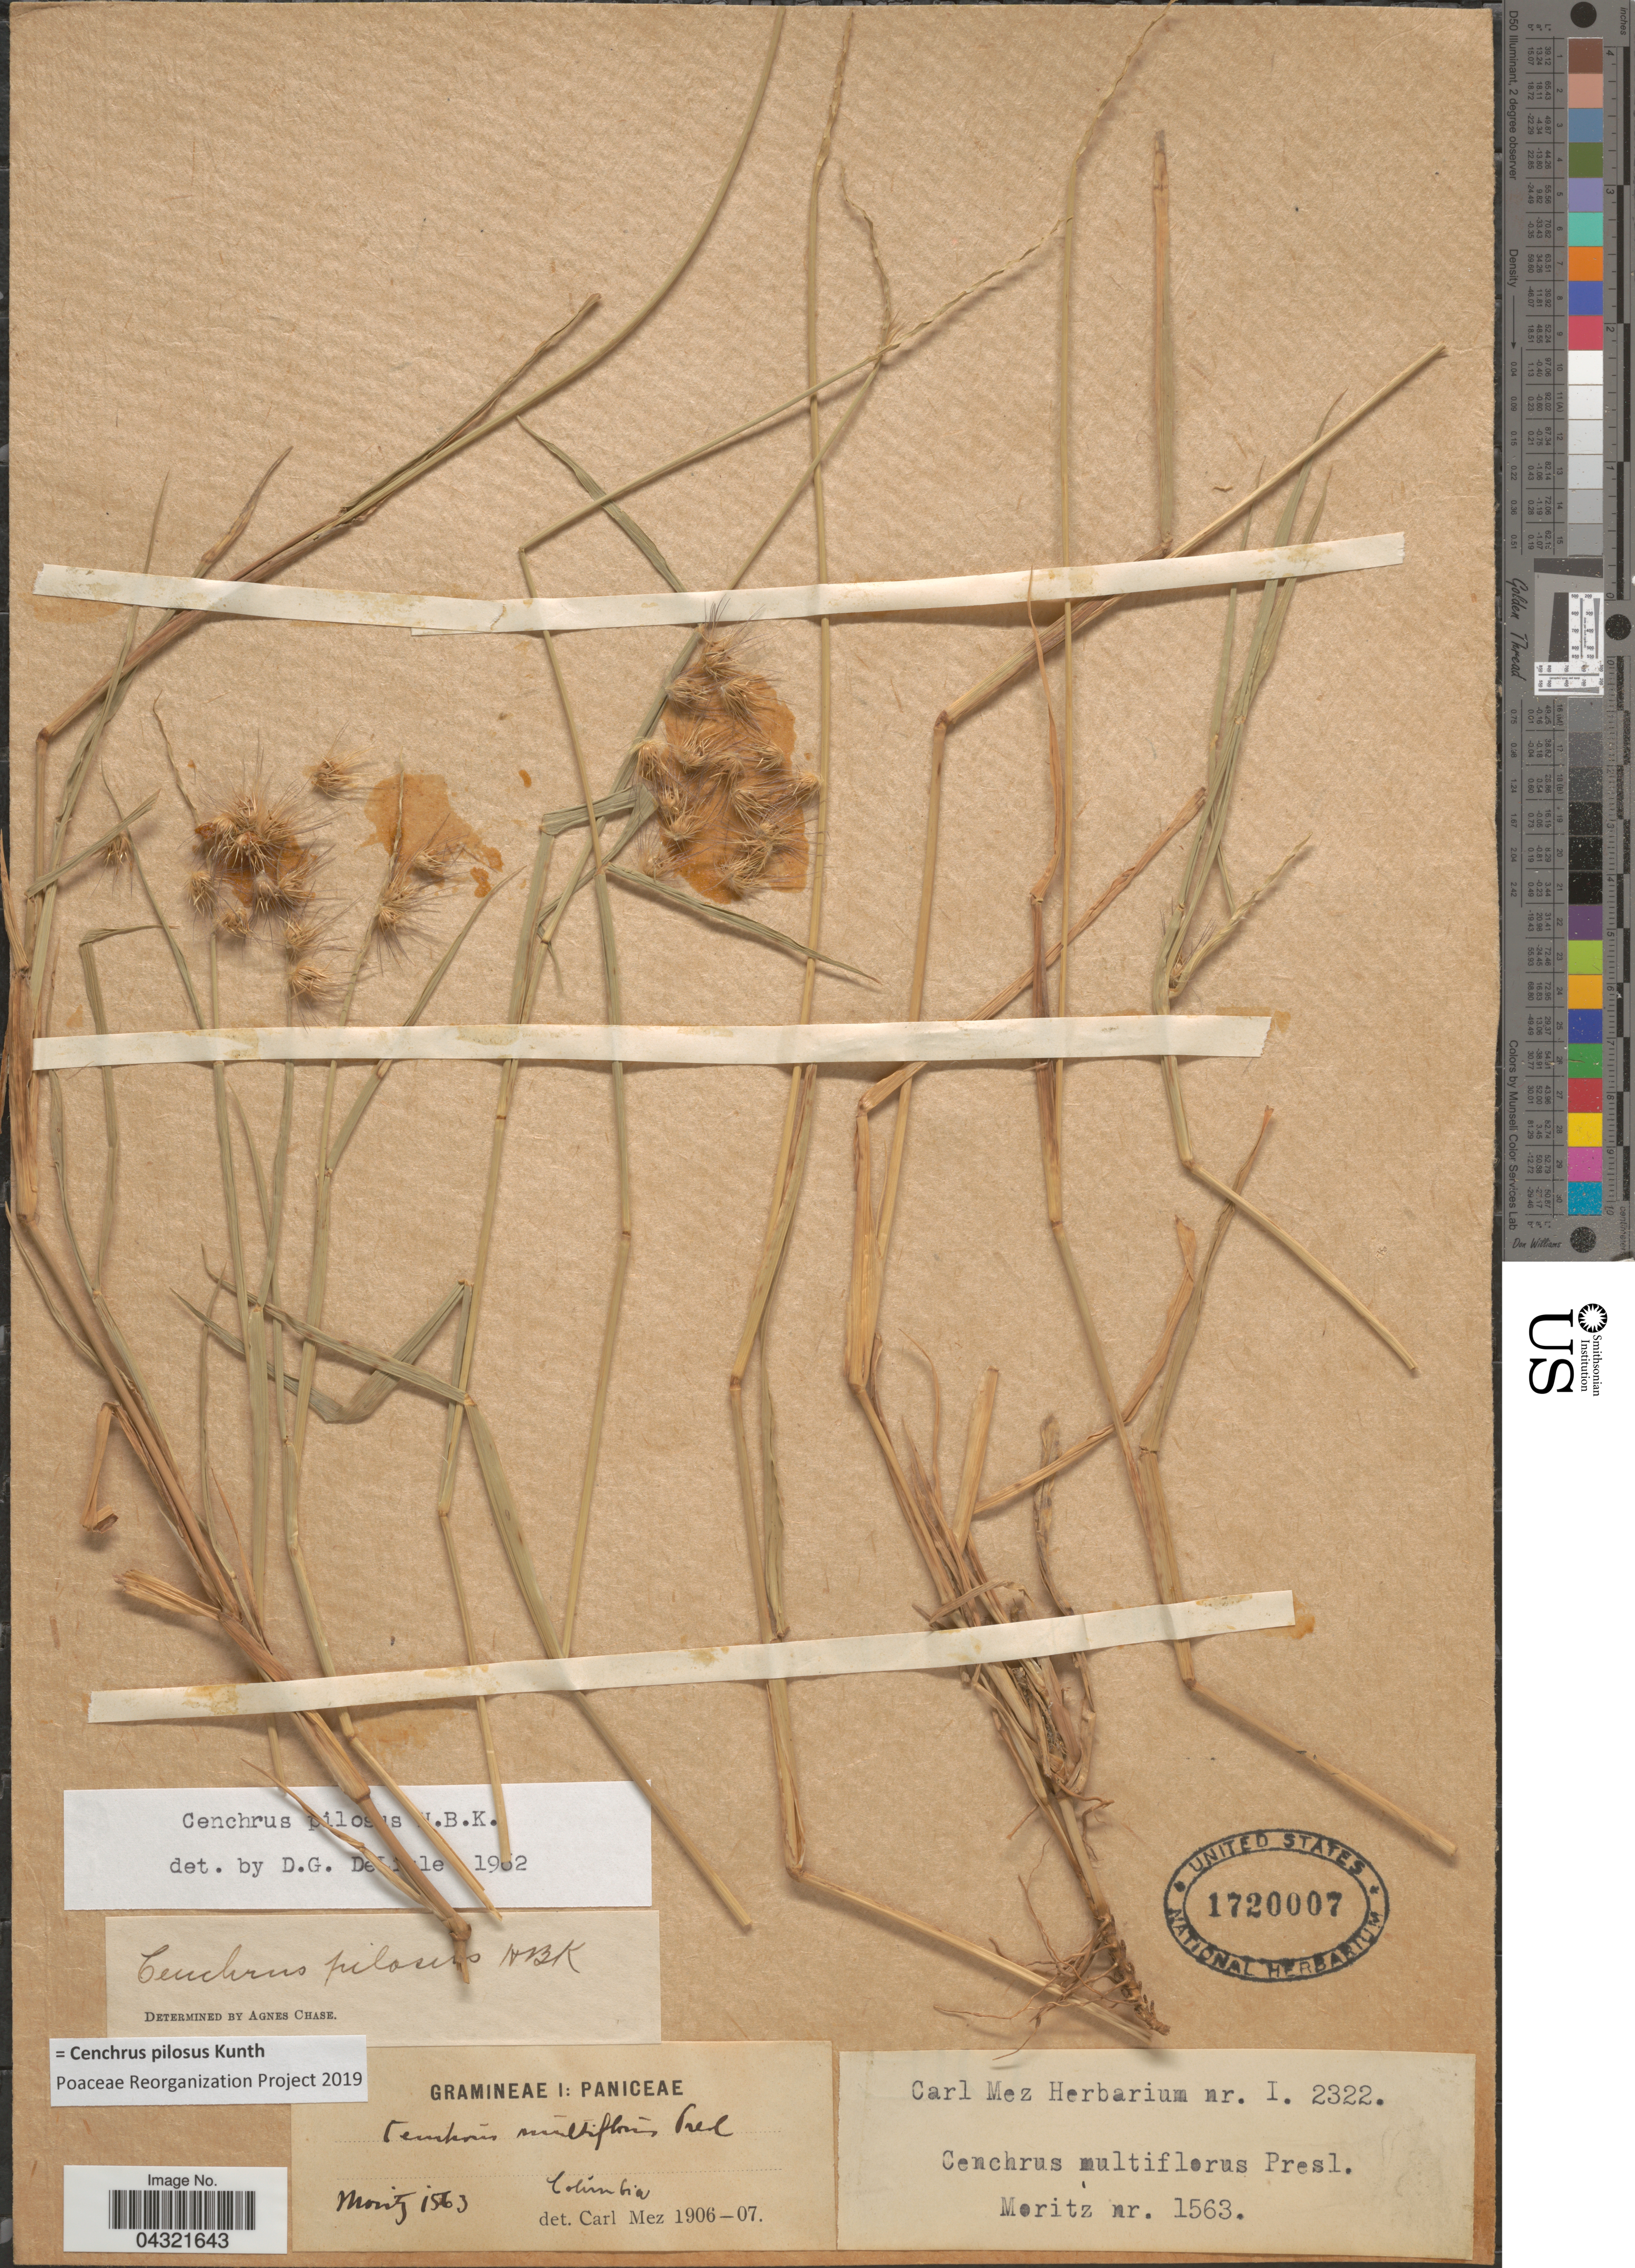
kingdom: Plantae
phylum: Tracheophyta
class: Liliopsida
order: Poales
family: Poaceae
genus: Cenchrus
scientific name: Cenchrus pilosus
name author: Kunth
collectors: Moritz, --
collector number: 1563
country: Colombia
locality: Columbia.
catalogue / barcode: US 1720007